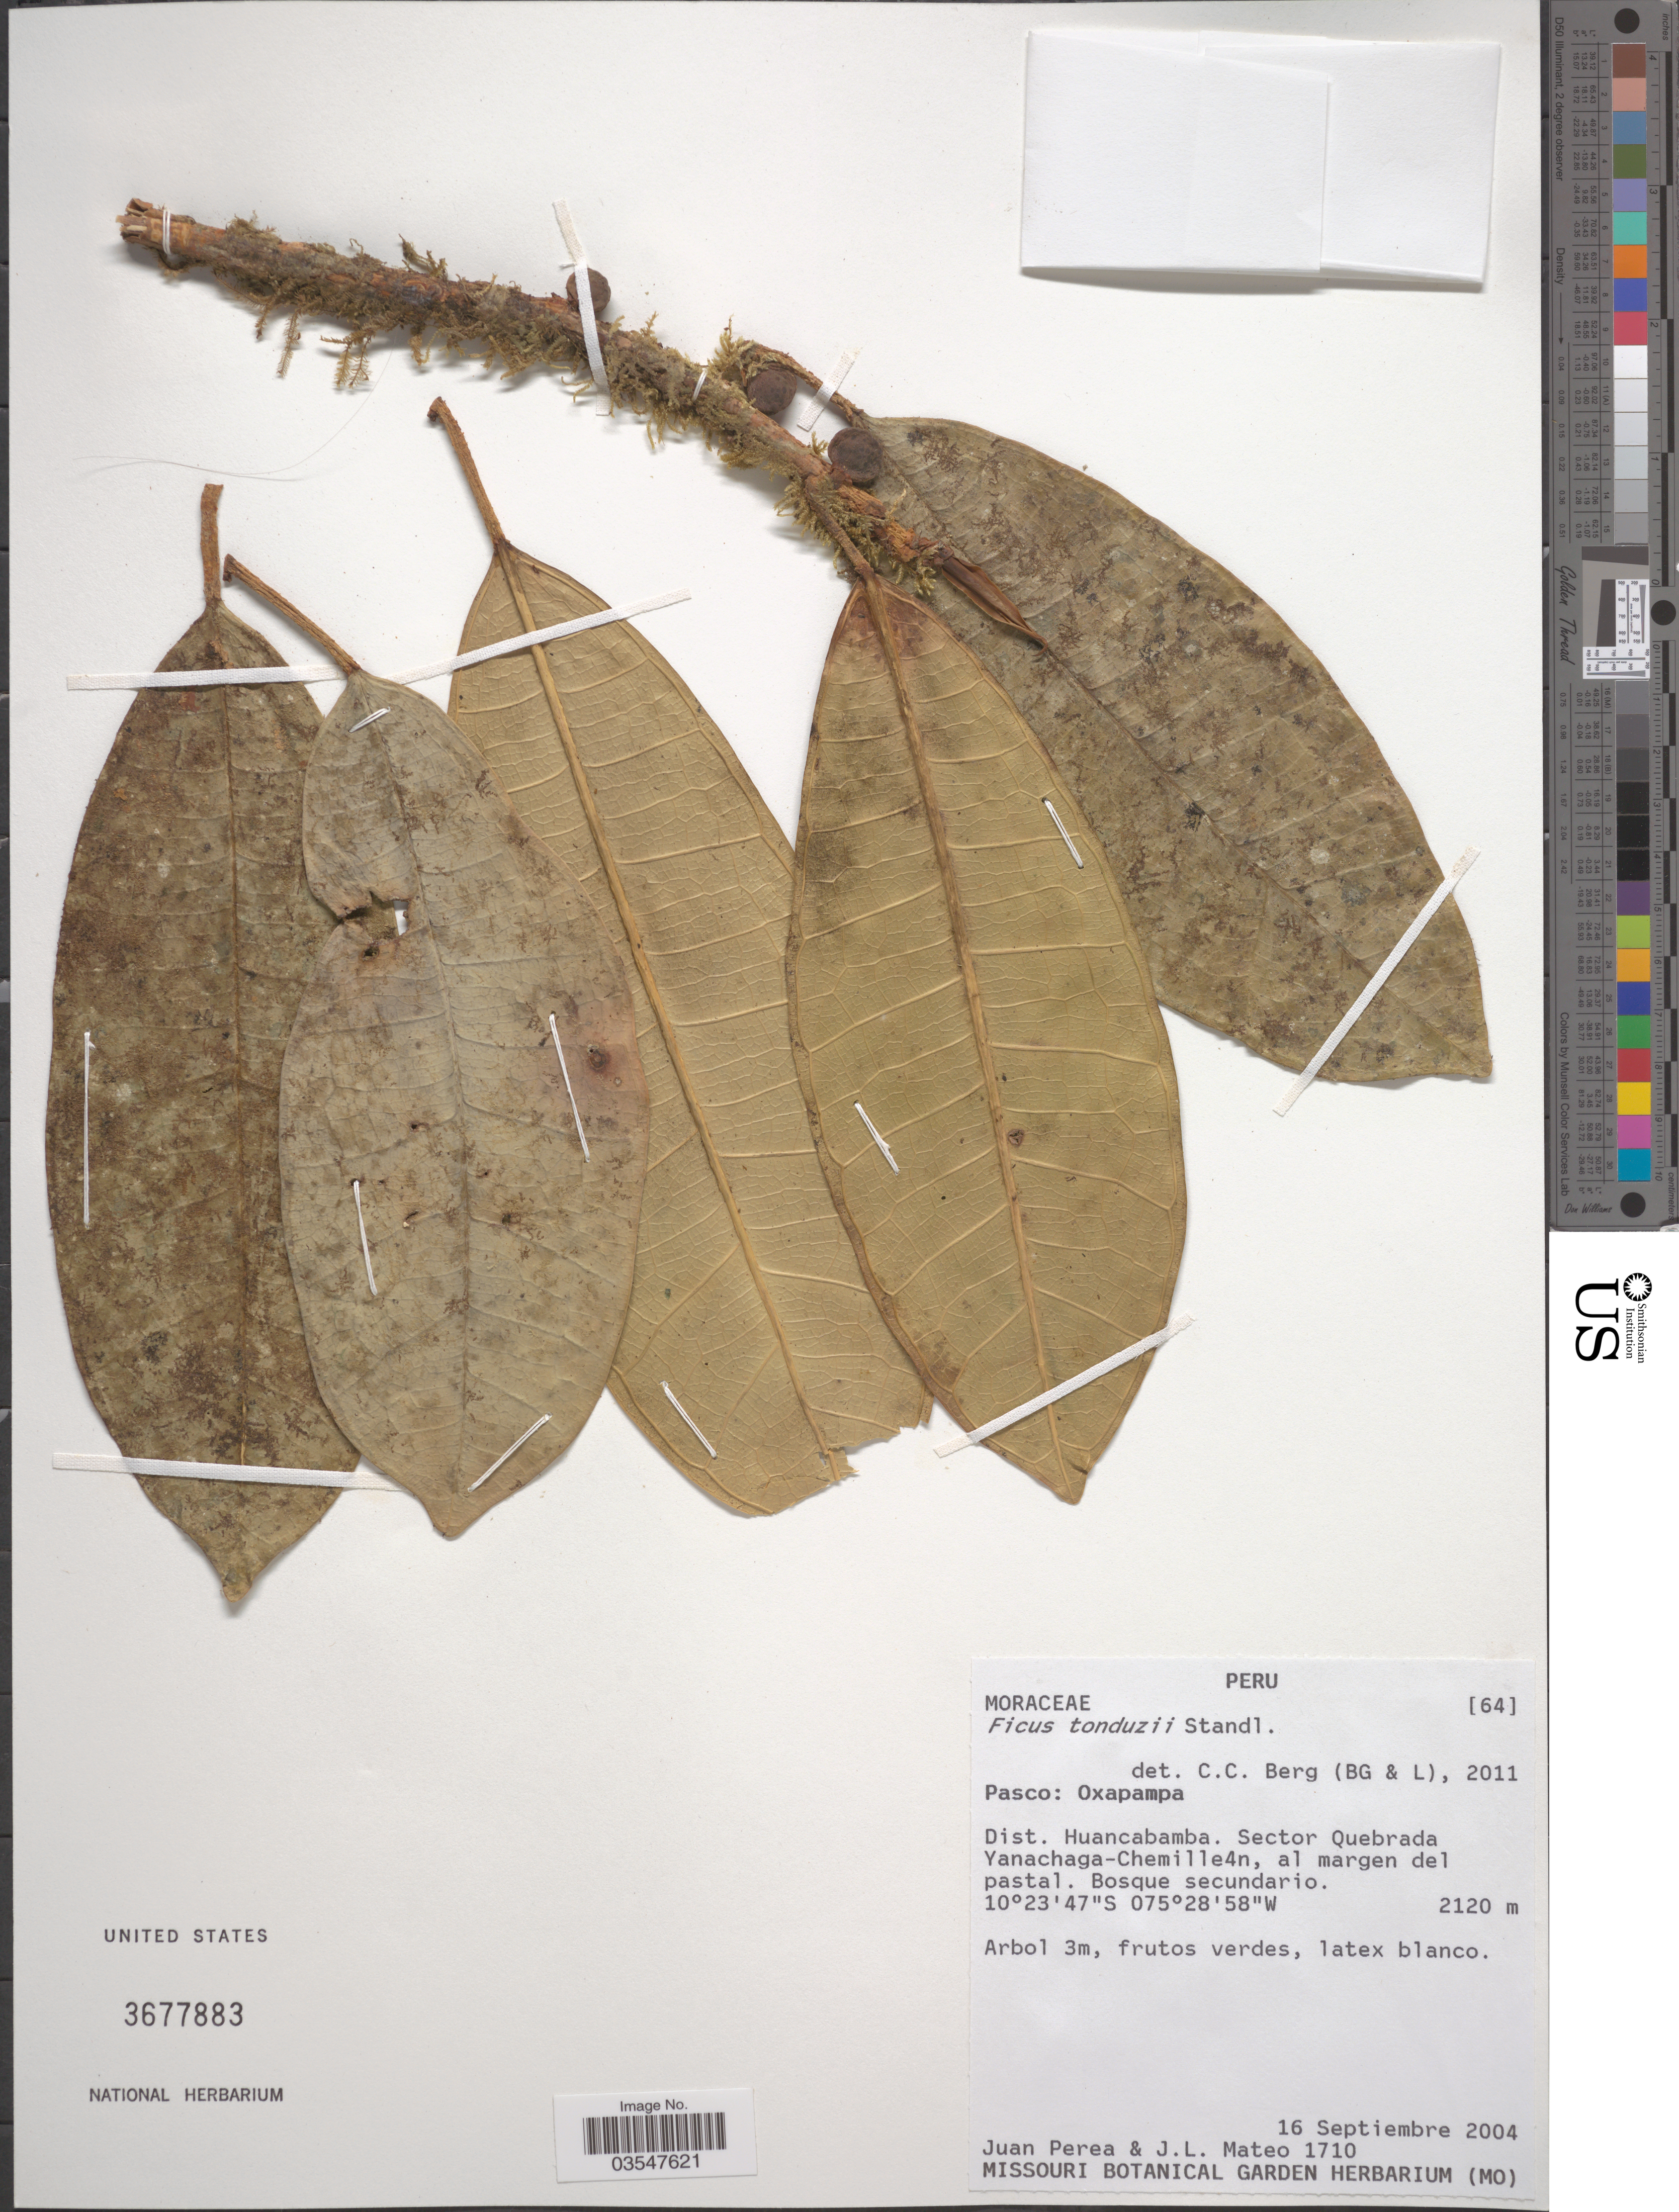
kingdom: Plantae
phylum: Tracheophyta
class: Magnoliopsida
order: Rosales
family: Moraceae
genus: Ficus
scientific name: Ficus tonduzii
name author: Standl.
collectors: J. Perea & J. Mateo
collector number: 1710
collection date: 2004-09-16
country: Peru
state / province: Pasco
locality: Oxapampa. Dist. Huancabamba. Sector Quebrada Yanachaga-Chemille4n, al margen del pastal.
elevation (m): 2120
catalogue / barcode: US 3677883